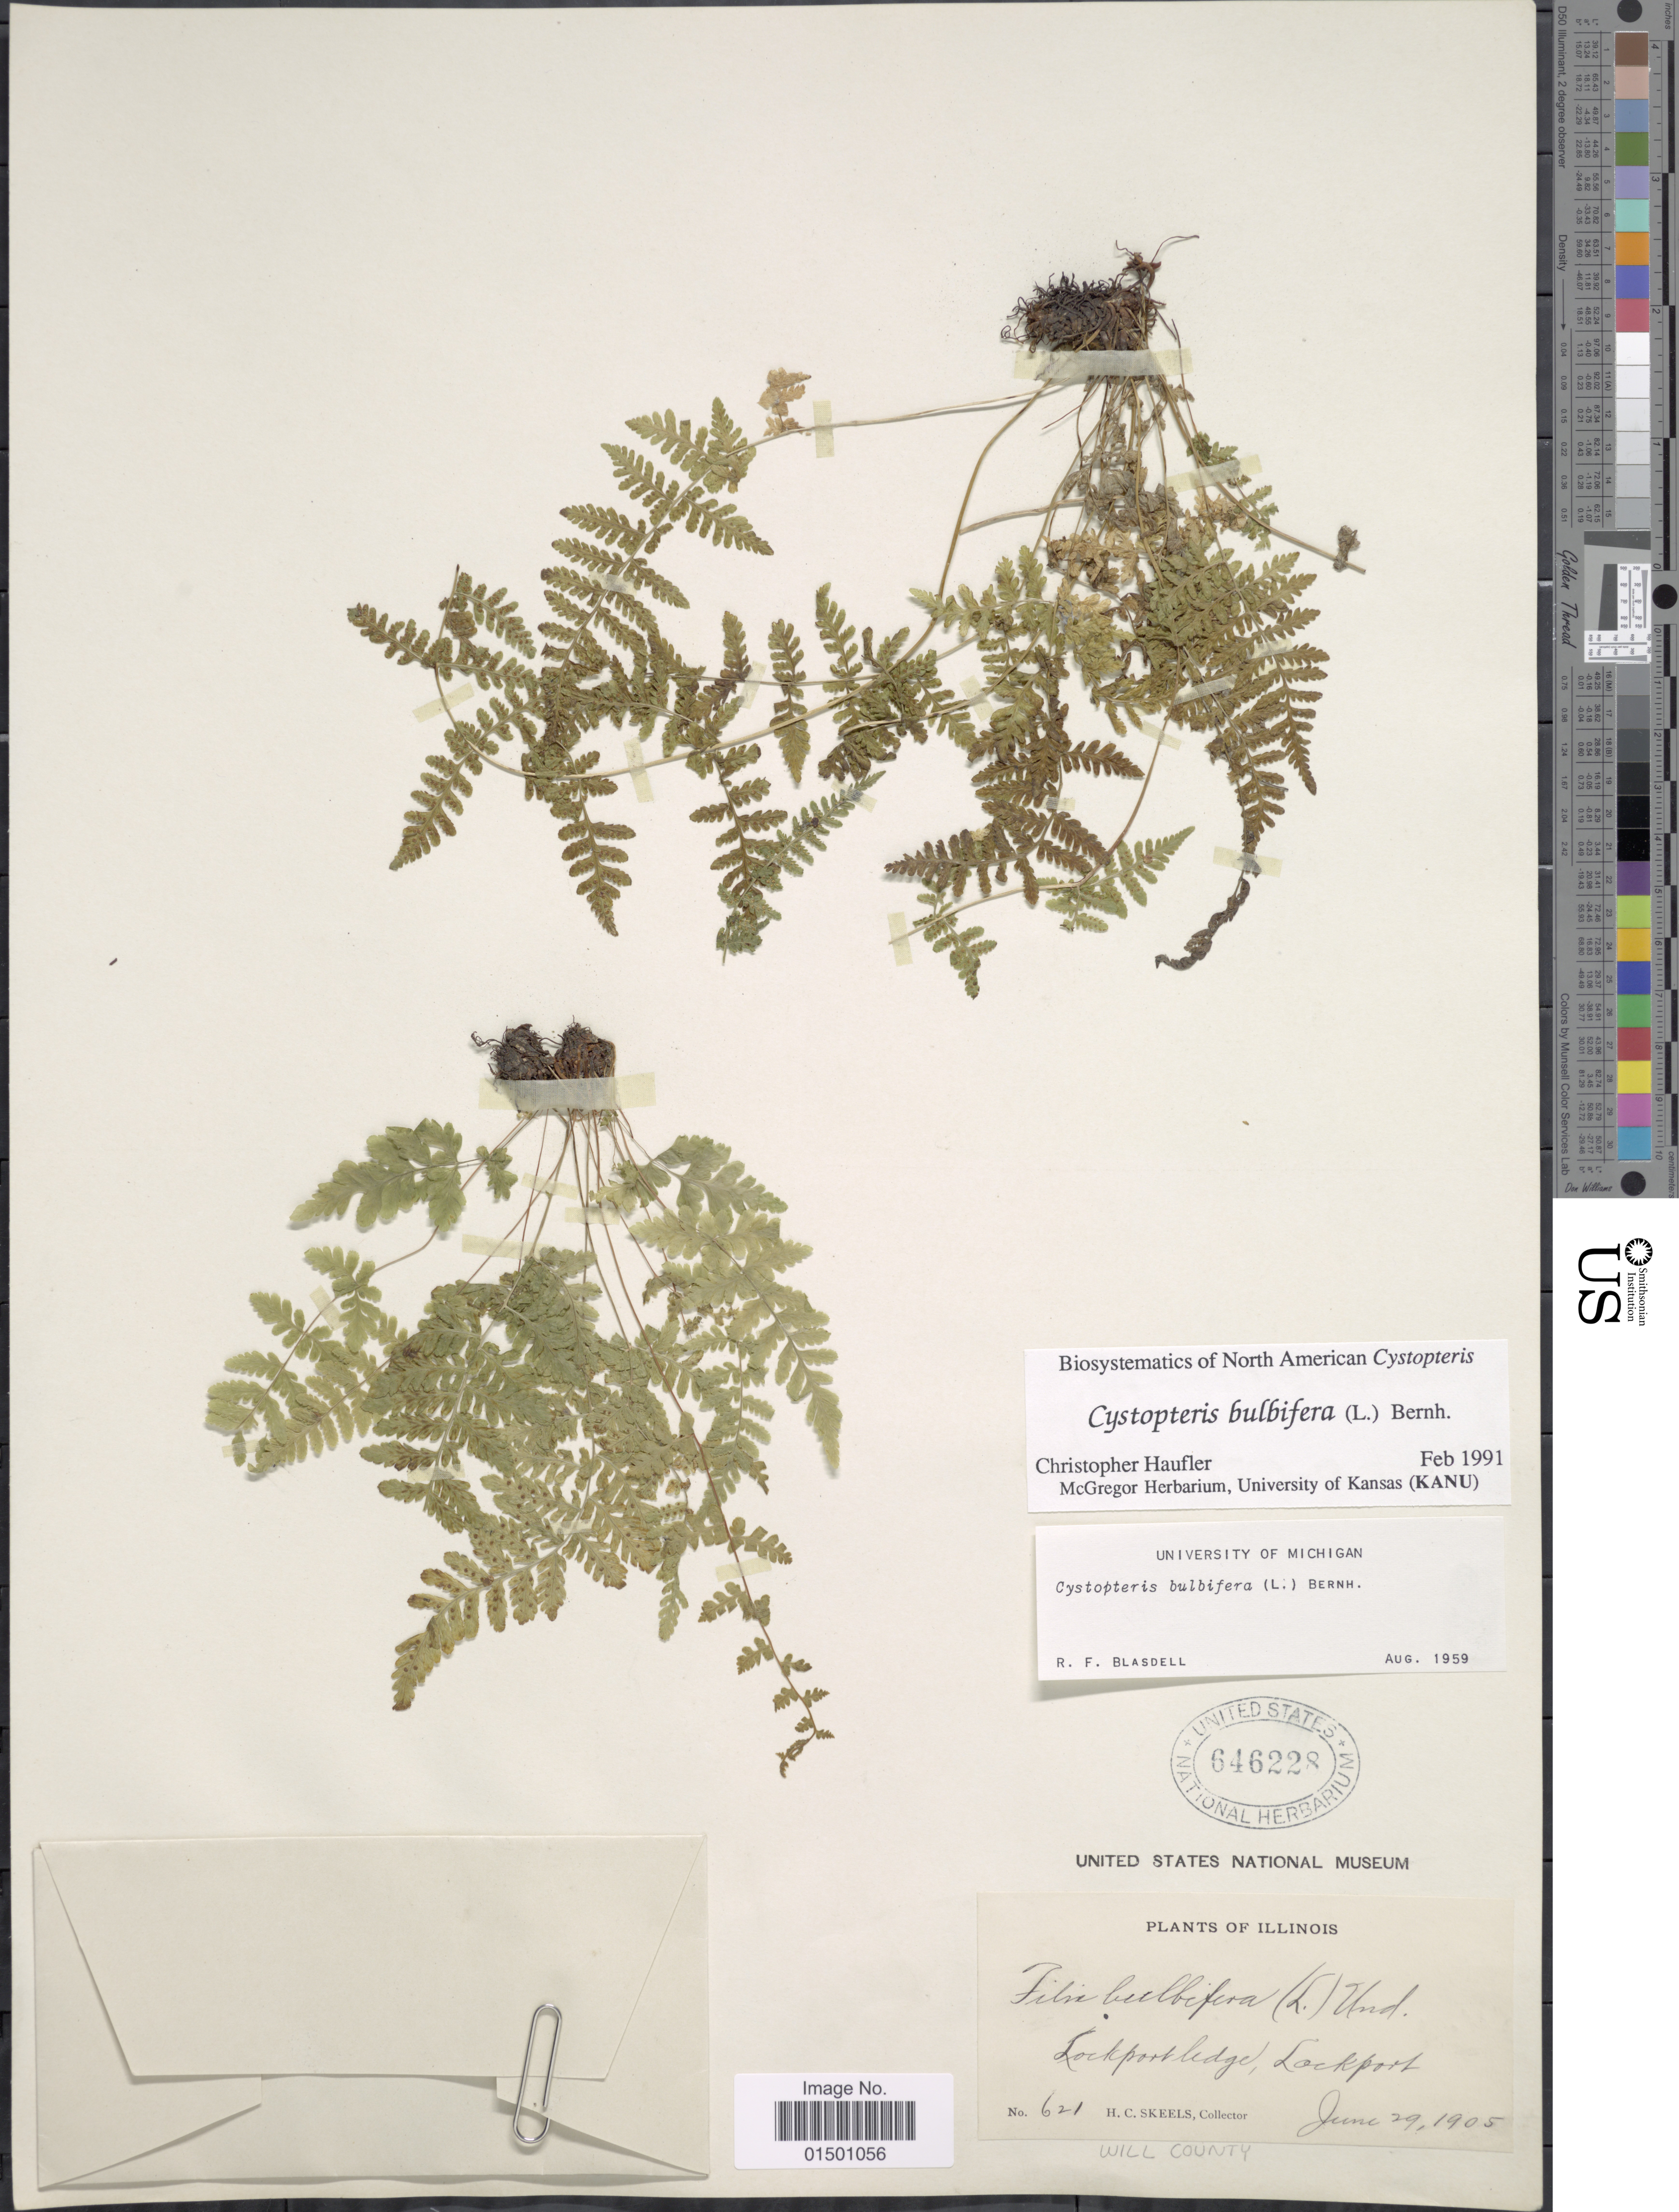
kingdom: Plantae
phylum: Tracheophyta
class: Polypodiopsida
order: Polypodiales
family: Cystopteridaceae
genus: Cystopteris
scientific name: Cystopteris bulbifera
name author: (L.) Bernh.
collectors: H. Skeels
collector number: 621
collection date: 1905-06-29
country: United States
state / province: Illinois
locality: Lockportledge, Lockport, Will County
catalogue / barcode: US 646228